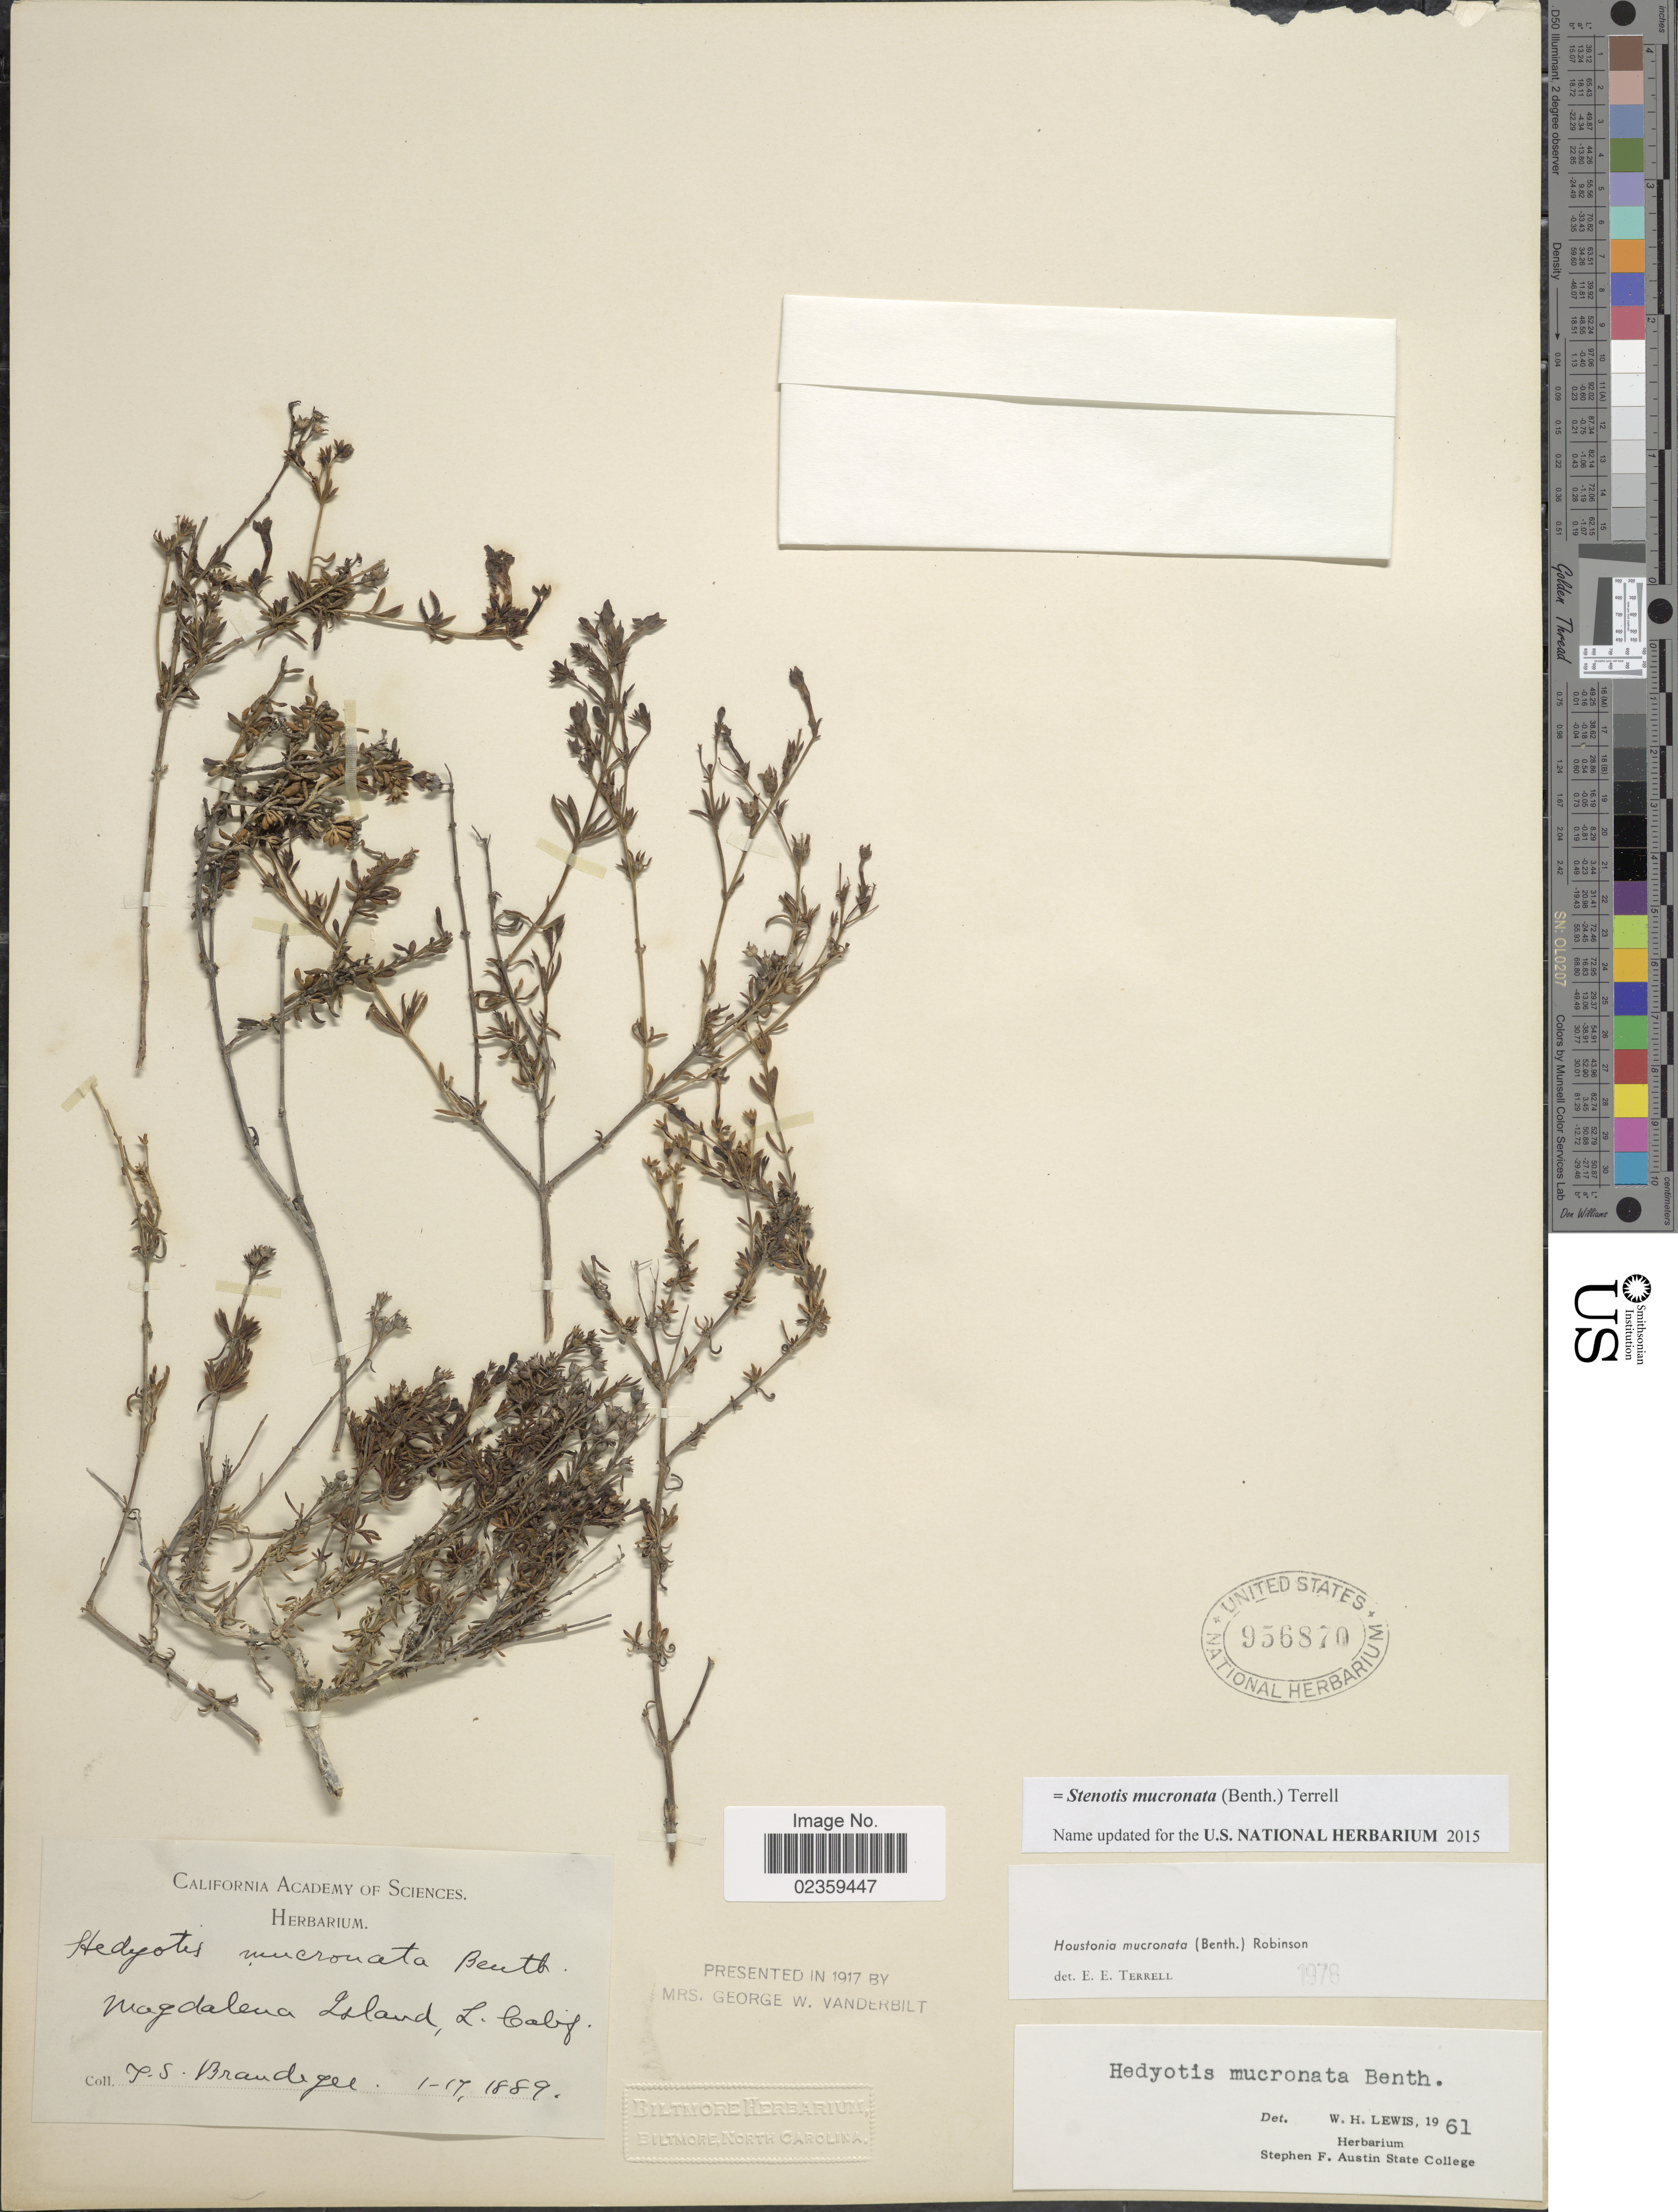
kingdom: Plantae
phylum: Tracheophyta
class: Magnoliopsida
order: Gentianales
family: Rubiaceae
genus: Stenotis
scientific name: Stenotis mucronata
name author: (Benth.) Terrell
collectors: T. S. Brandegee (herbarium)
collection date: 1889-01-17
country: Mexico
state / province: Baja California Sur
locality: Magdalena Island, L. Calif.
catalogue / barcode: US 956870